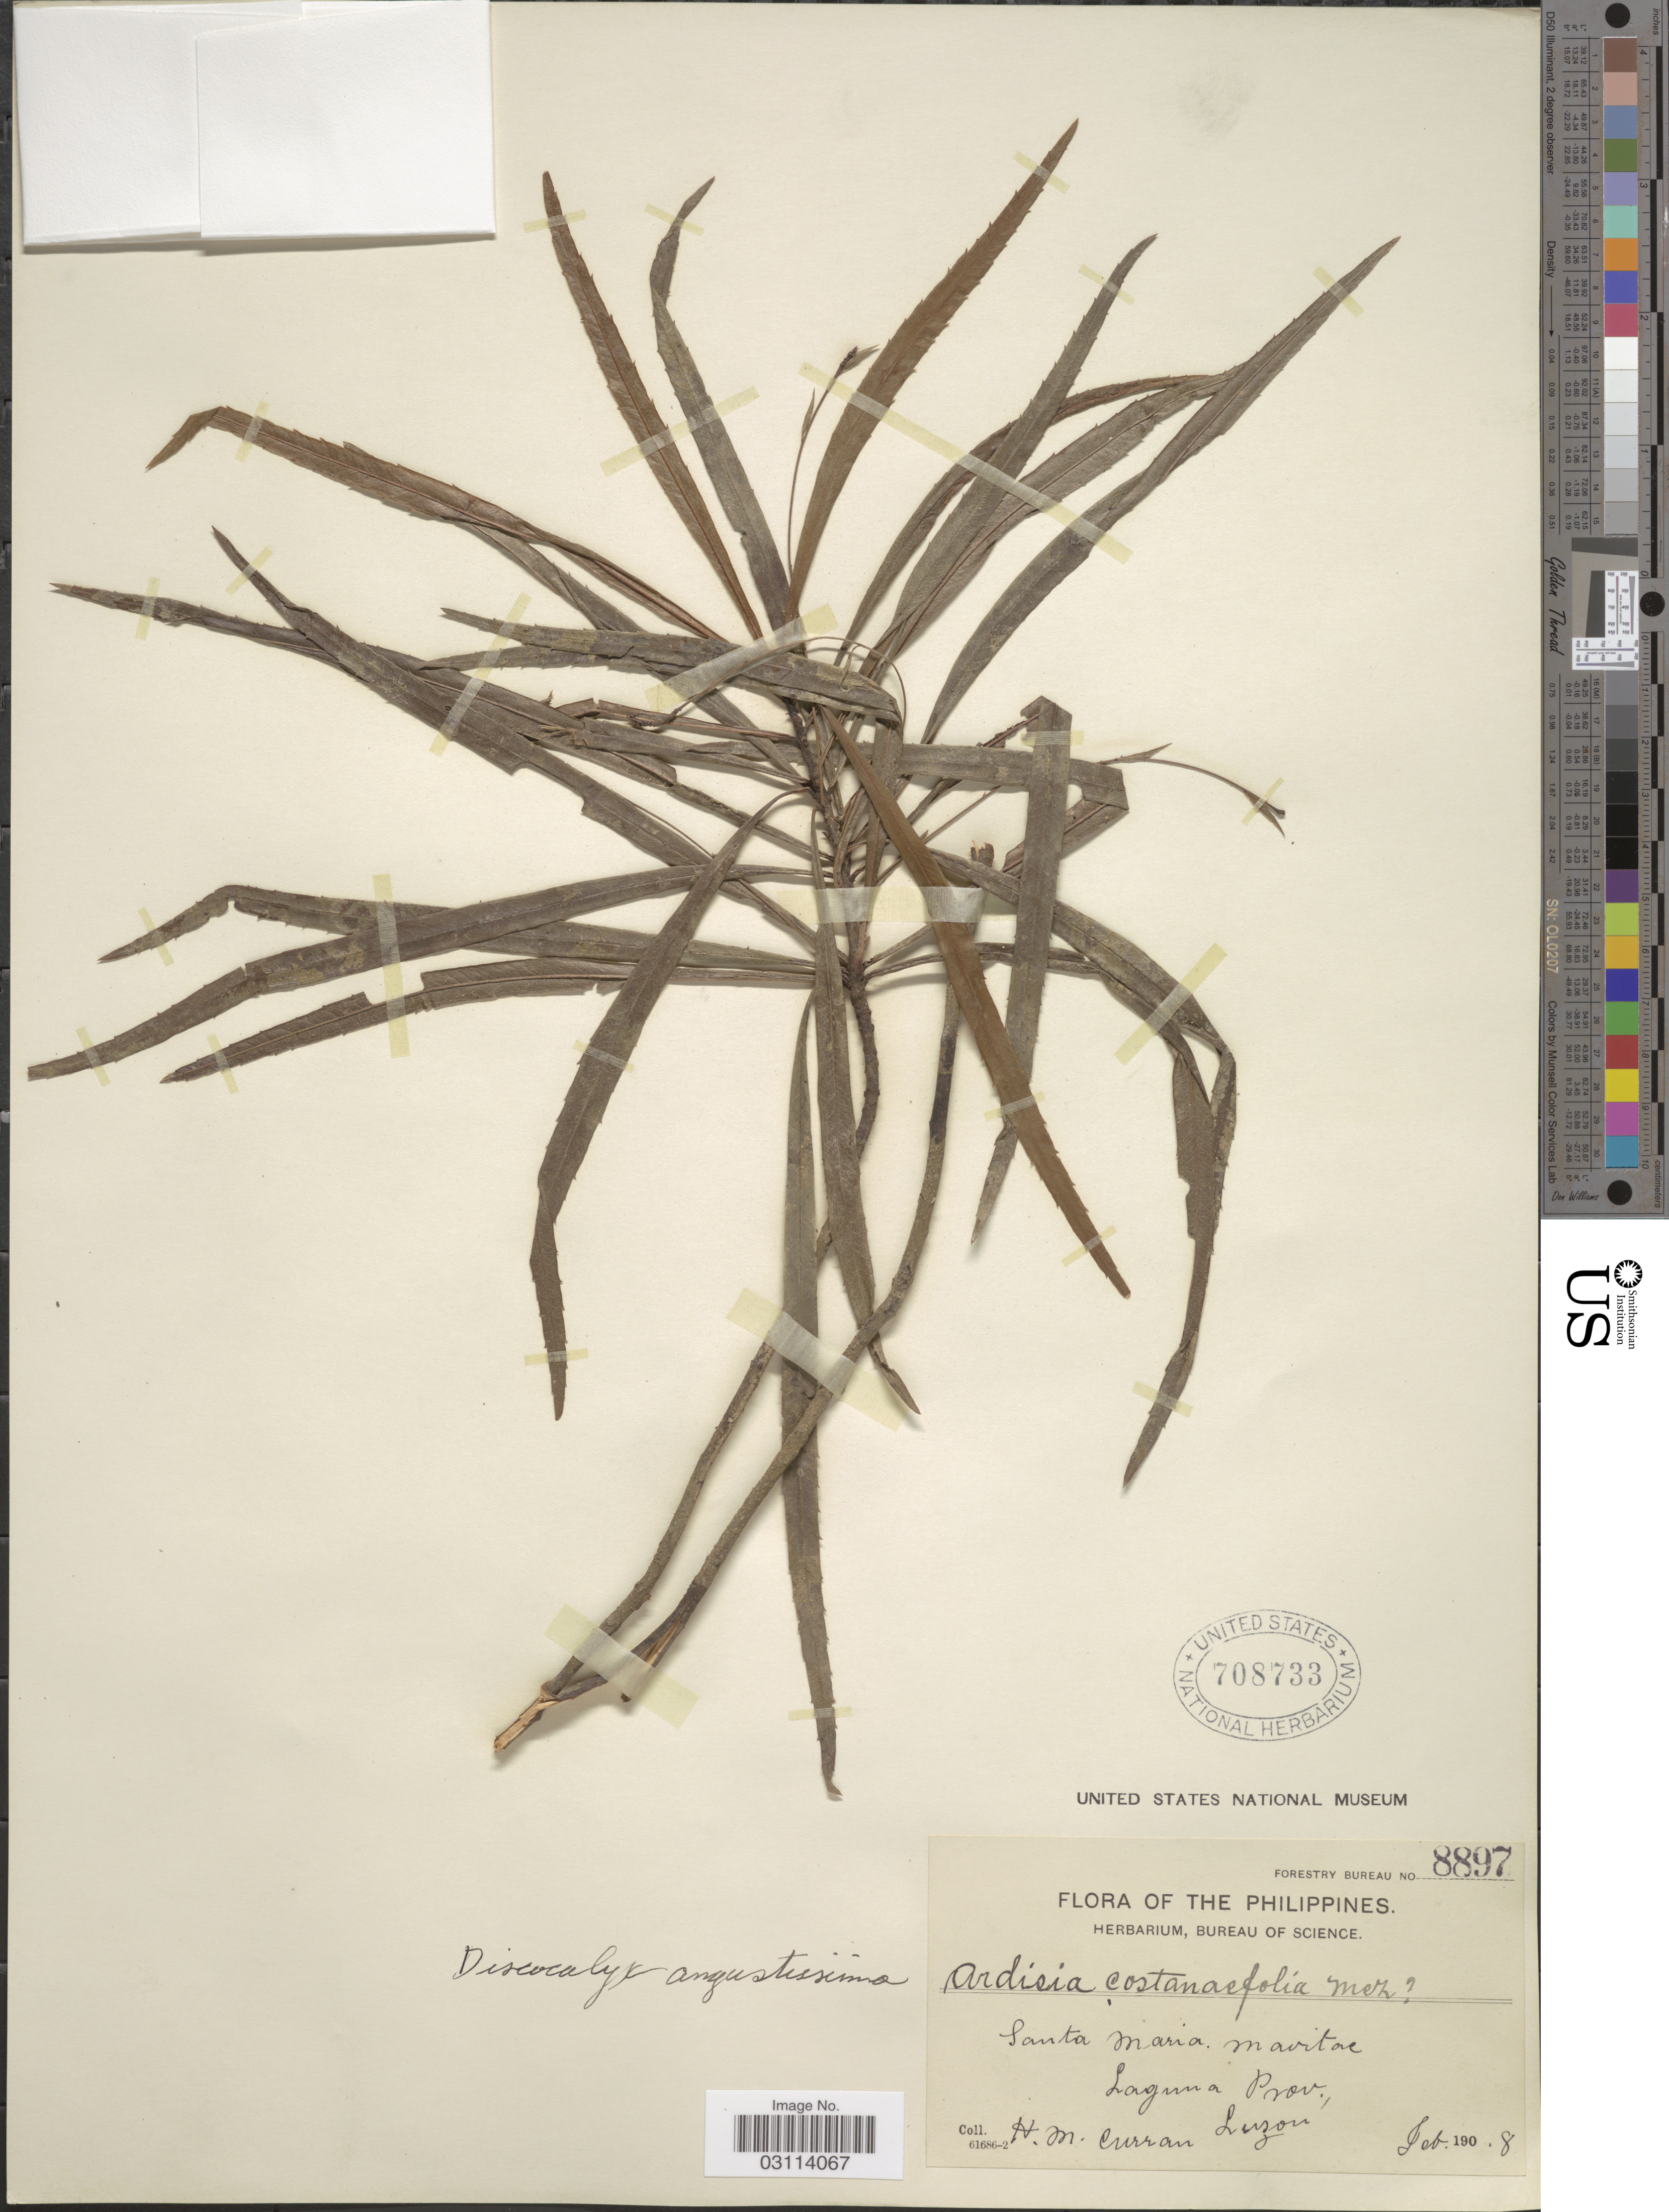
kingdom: Plantae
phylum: Tracheophyta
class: Magnoliopsida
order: Ericales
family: Primulaceae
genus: Discocalyx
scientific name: Discocalyx angustissima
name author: Merr.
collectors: H. M. Curran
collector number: Forestry Bureau 8897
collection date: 1908-02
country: Philippines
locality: Santa Maria Mavitac. Laguna Prov., Luzon.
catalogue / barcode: US 708733